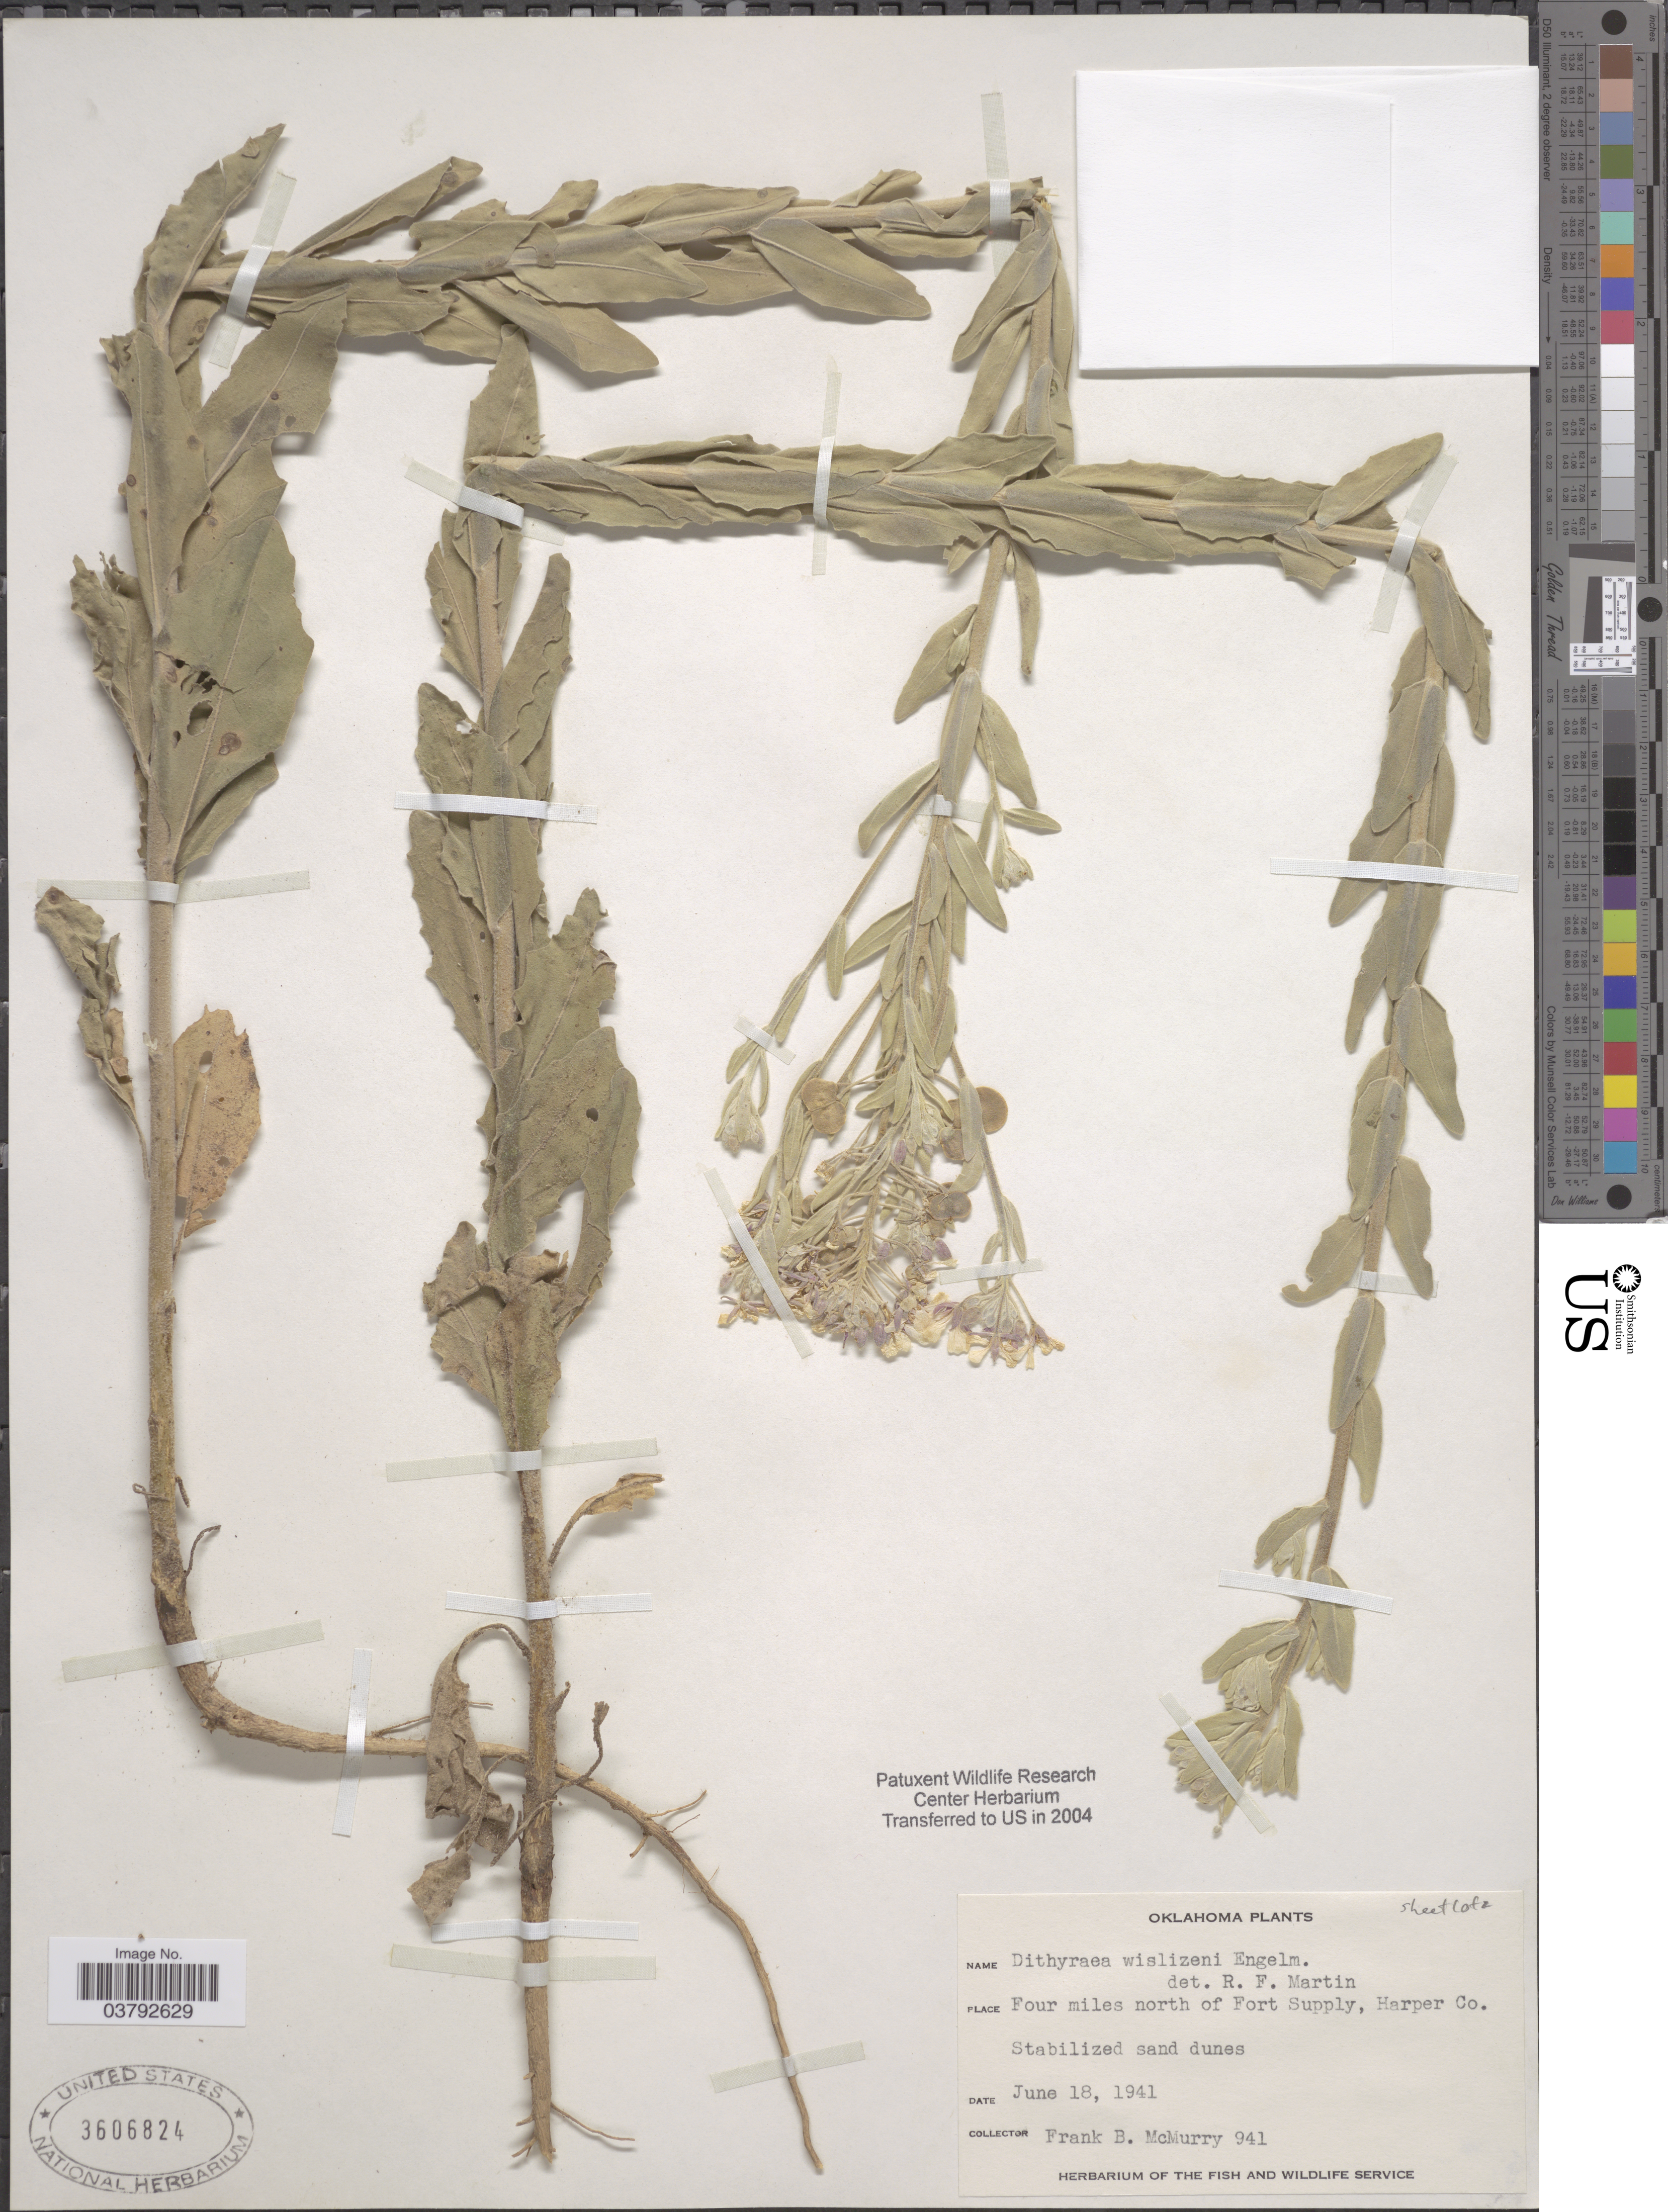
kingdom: Plantae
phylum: Tracheophyta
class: Magnoliopsida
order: Brassicales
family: Brassicaceae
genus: Dithyrea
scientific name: Dithyrea wislizeni var. palmeri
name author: Payson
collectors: F. B. McMurry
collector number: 941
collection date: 1941-06-18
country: United States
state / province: Oklahoma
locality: Four miles north of Fort Supply, Harper Co.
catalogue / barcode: US 3606824